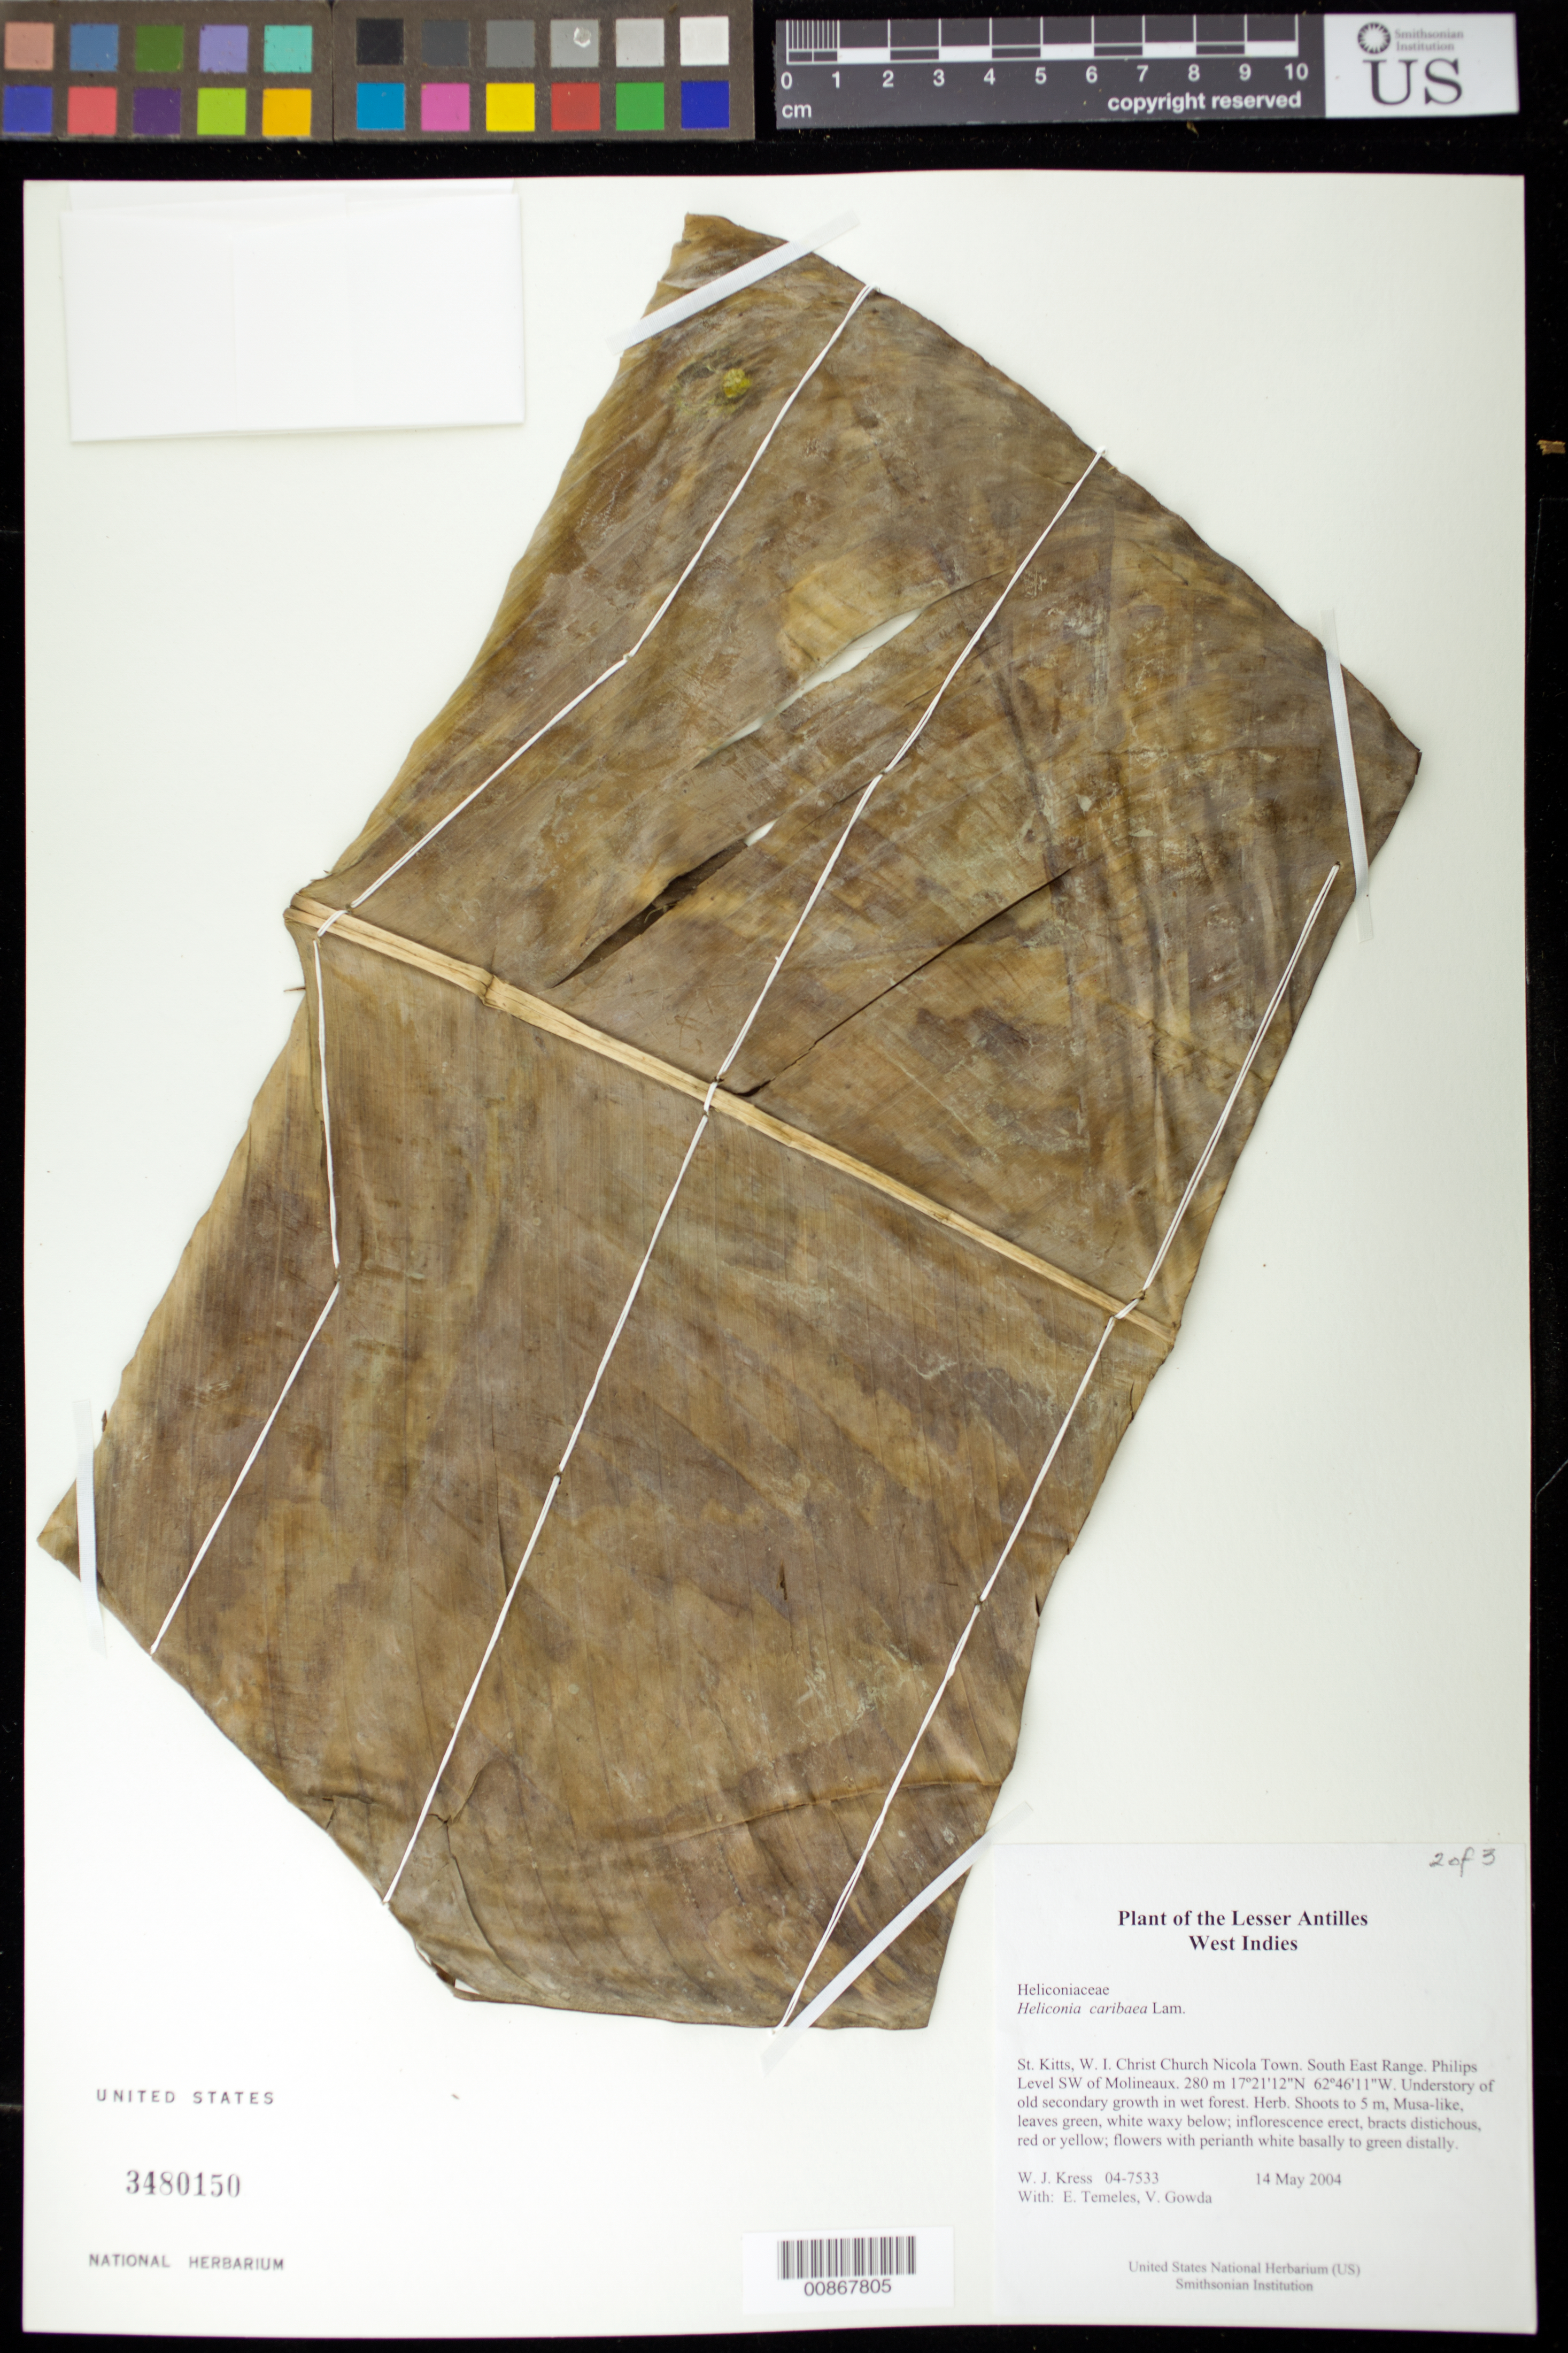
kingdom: Plantae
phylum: Tracheophyta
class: Liliopsida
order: Zingiberales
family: Heliconiaceae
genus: Heliconia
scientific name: Heliconia caribaea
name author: Lam.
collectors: W. J. Kress, E. Temeles & V. Gowda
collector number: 04-7533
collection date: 2004-05-14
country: St. Christopher-Nevis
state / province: Christ Church Nicola Town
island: St. Lucia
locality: Philips Level SW of Molineaux. South East Range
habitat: Understory of old secondary growth in wet forest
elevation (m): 280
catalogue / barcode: US 3480150